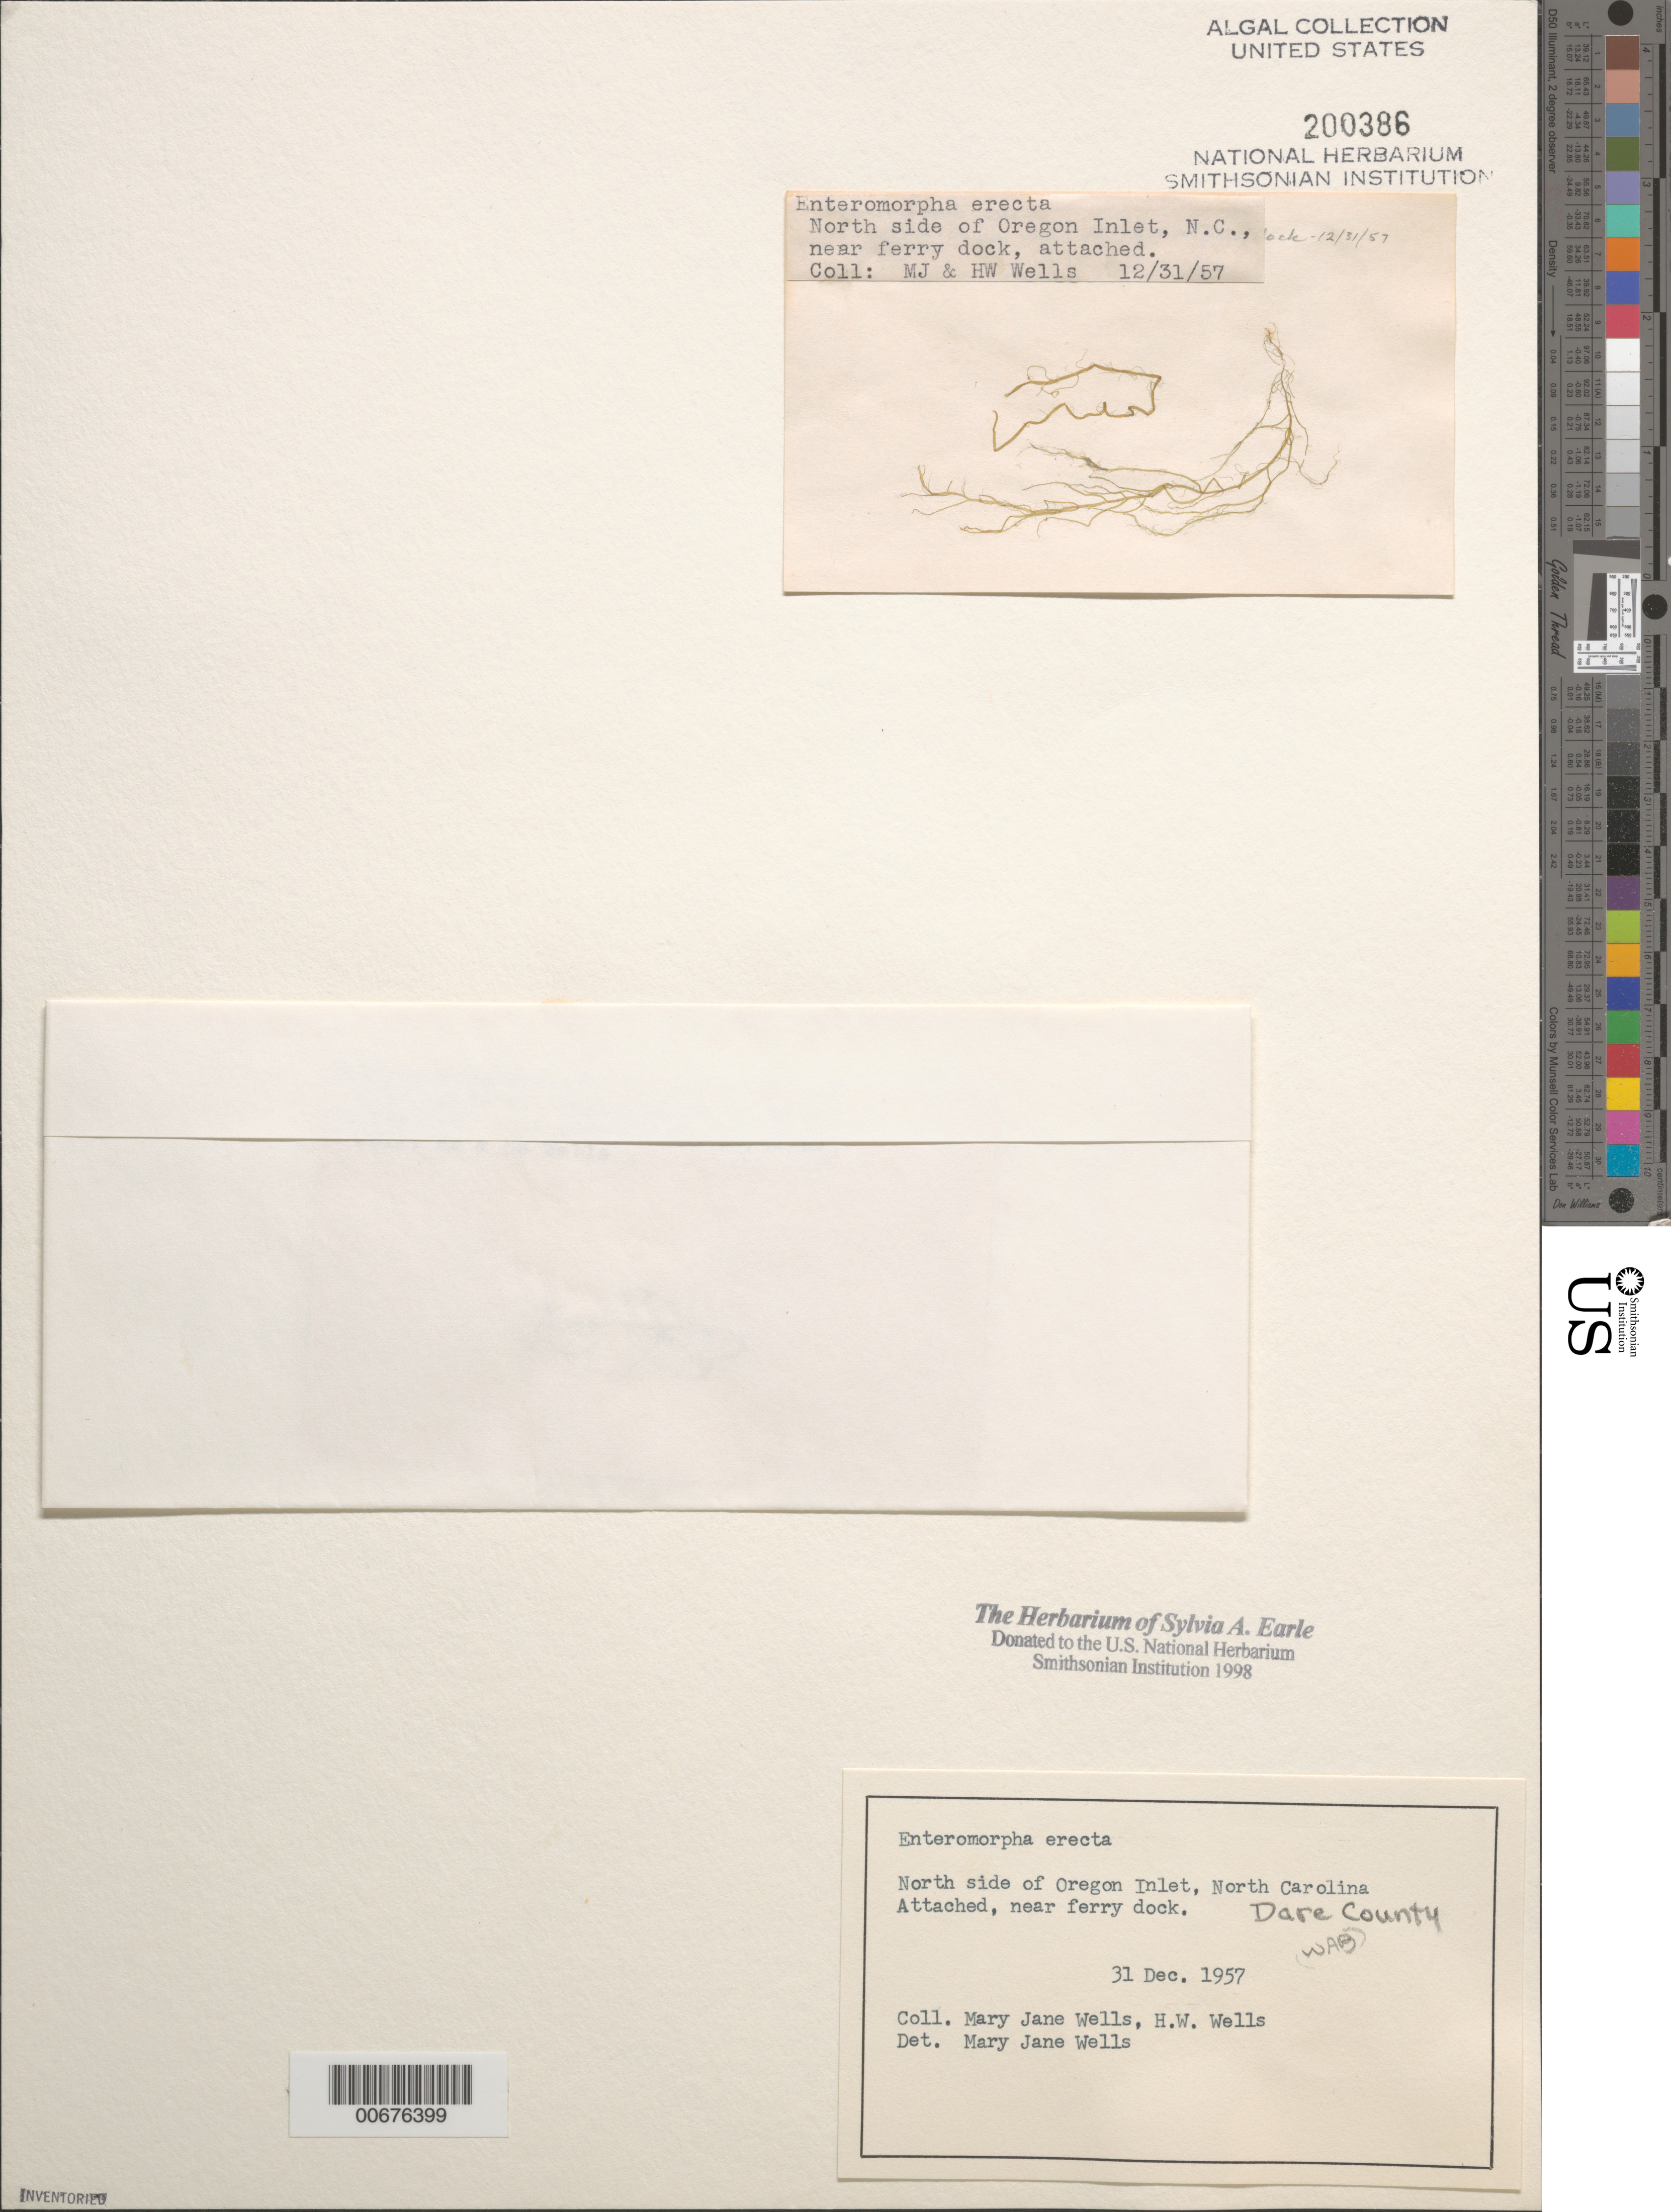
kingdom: Plantae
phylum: Chlorophyta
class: Ulvophyceae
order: Ulvales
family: Ulvaceae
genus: Ulva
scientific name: Ulva paradoxa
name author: C. Agardh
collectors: M. Wells & H. Wells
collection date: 1957-12-31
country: United States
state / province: North Carolina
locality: North side of Oregon Inlet, near ferry dock, attached. Dare County.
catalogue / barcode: US 200386